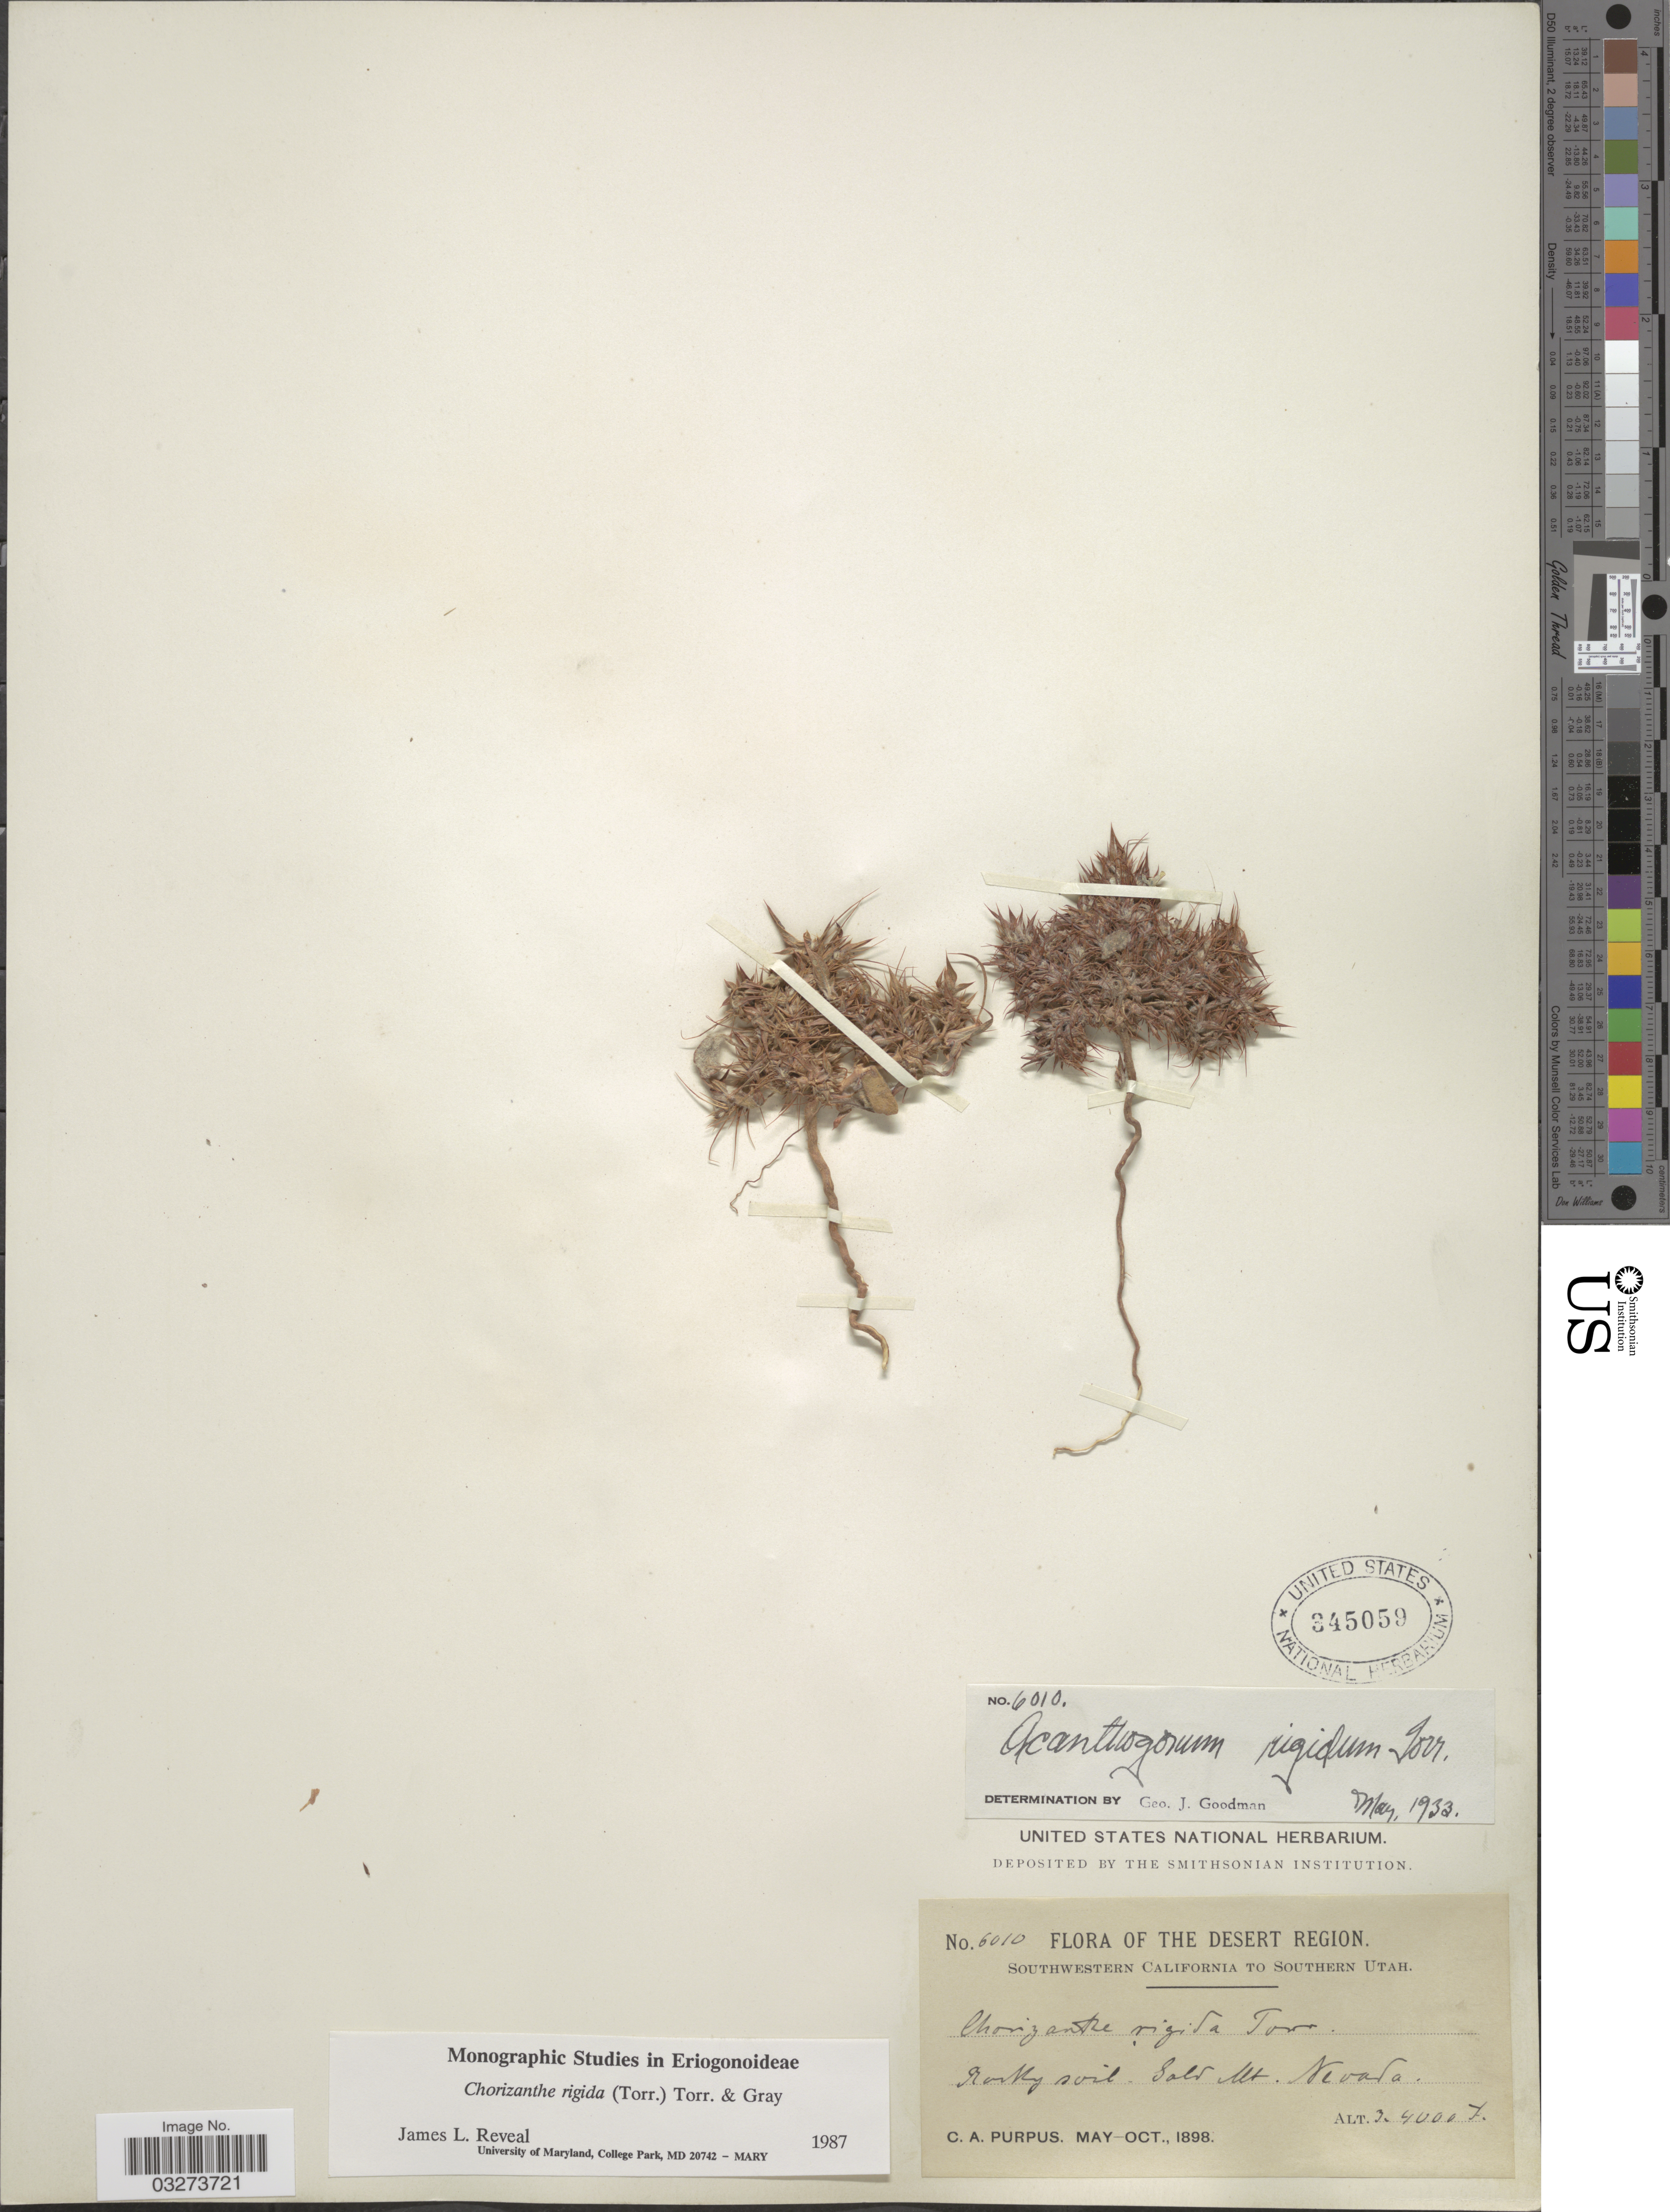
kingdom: Plantae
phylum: Tracheophyta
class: Magnoliopsida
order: Caryophyllales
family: Polygonaceae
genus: Chorizanthe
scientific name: Chorizanthe rigida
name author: (Torr.) Torr. & A. Gray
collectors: C. A. Purpus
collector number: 6010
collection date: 1898-05/1898-10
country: United States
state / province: Nevada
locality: The Desert Region. Rocky soil. Salt Mt.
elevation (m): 914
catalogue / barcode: US 345059